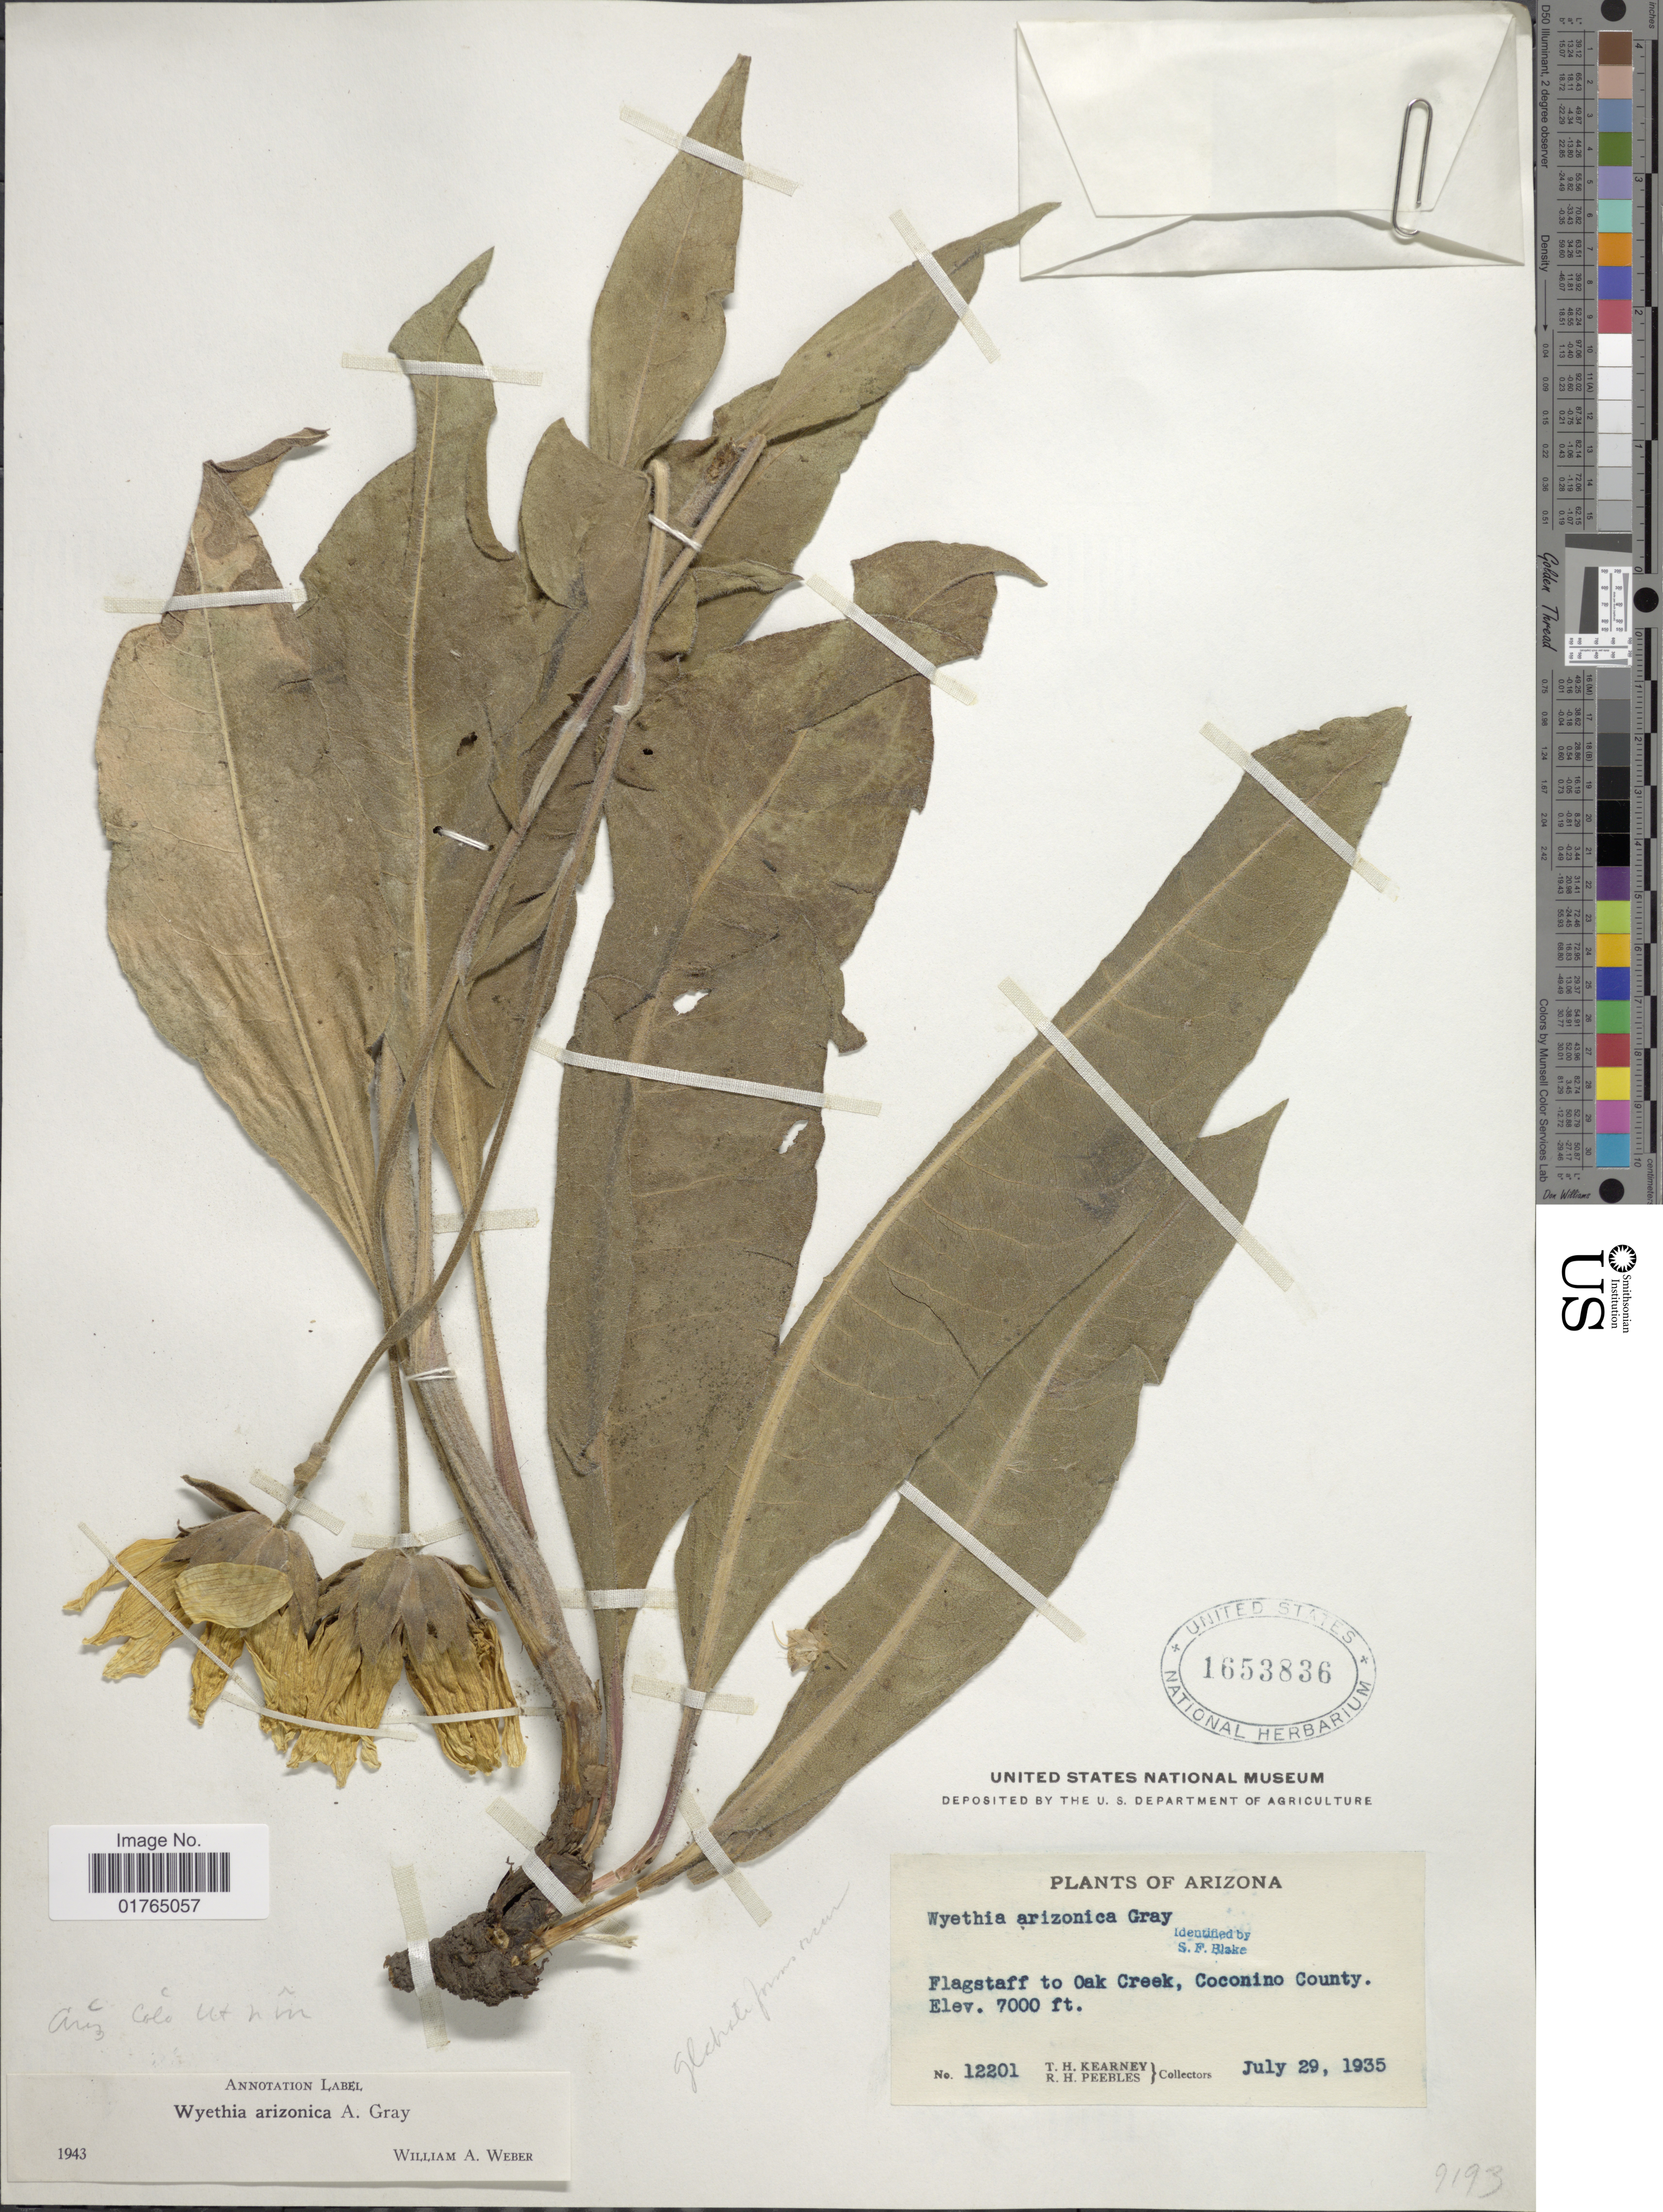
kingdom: Plantae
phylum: Tracheophyta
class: Magnoliopsida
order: Asterales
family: Asteraceae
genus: Wyethia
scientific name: Wyethia arizonica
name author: A. Gray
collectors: T. H. Kearney & R. H. Peebles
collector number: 12201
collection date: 1935-07-29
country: United States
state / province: Arizona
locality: Flagstaff to Oak Creek, Cocoino County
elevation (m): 2134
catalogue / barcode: US 1653836